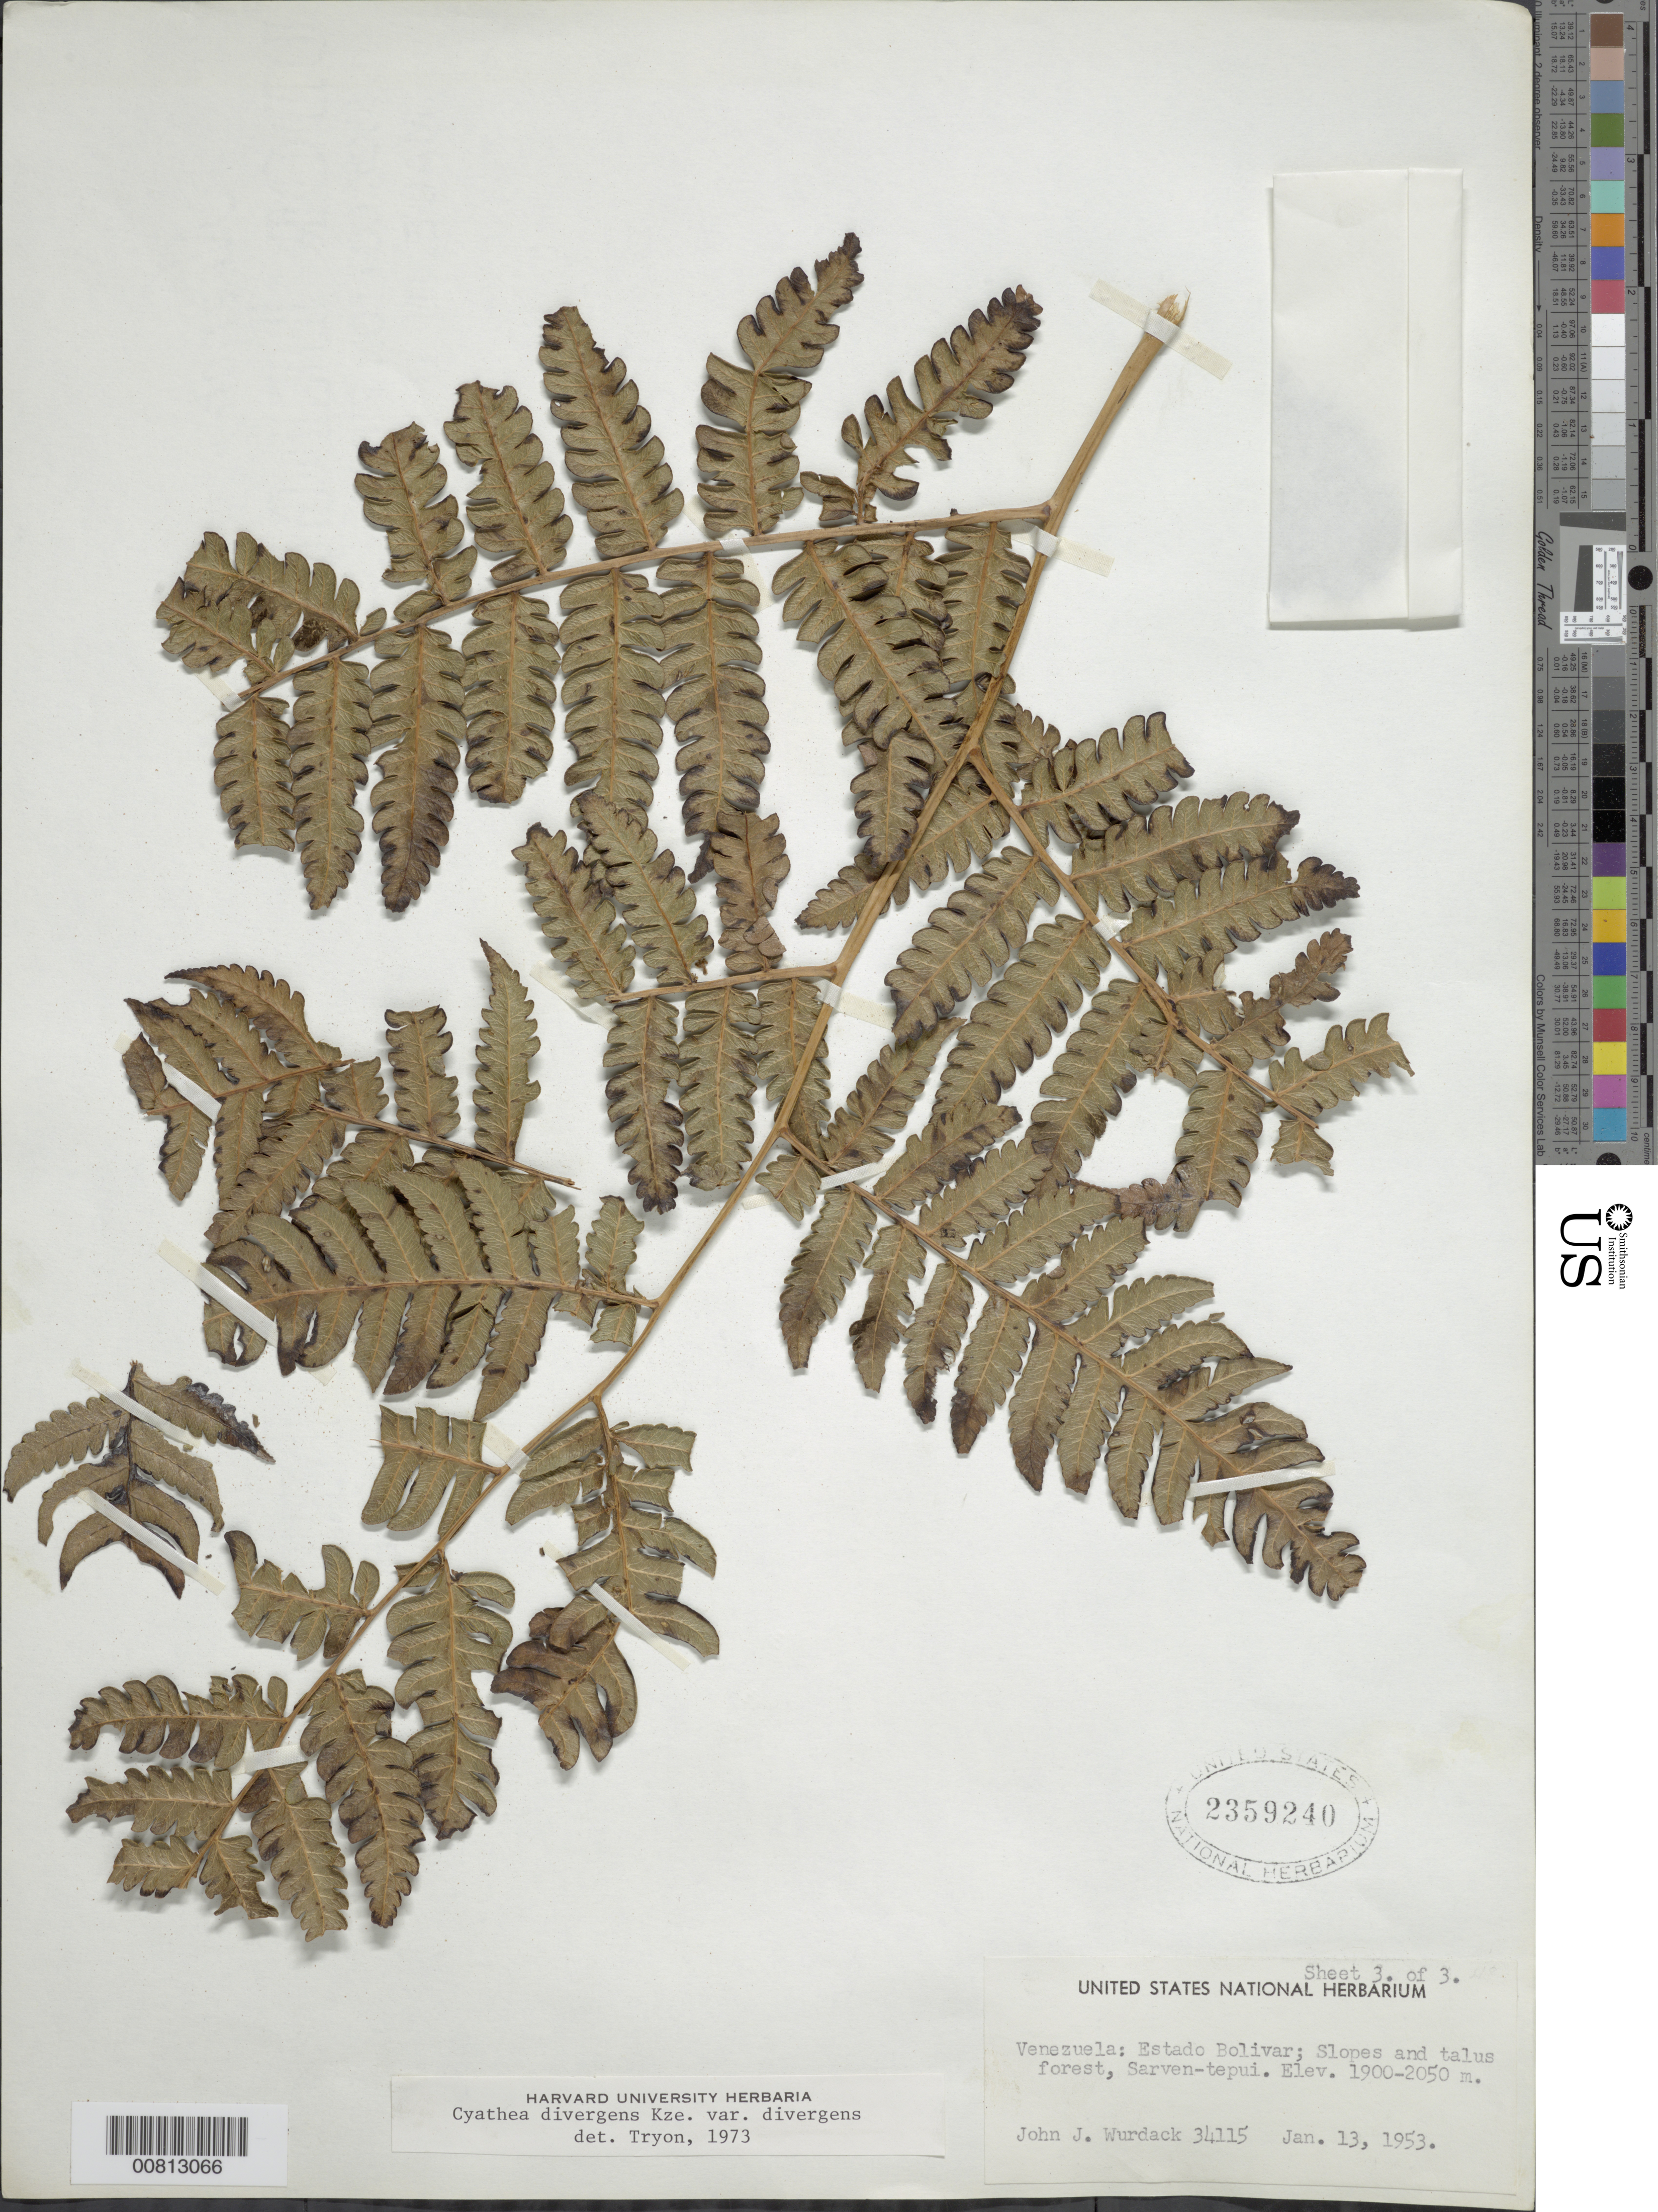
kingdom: Plantae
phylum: Tracheophyta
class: Polypodiopsida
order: Cyatheales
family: Cyatheaceae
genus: Cyathea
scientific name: Cyathea divergens var. divergens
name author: Kunze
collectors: J. J. Wurdack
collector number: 34115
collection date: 1953-01-13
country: Venezuela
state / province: Bolivar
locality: Venezuela: Estado Bolivar; Slopes and talus forest, Sarven-tepui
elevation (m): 1900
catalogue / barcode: US 2359240